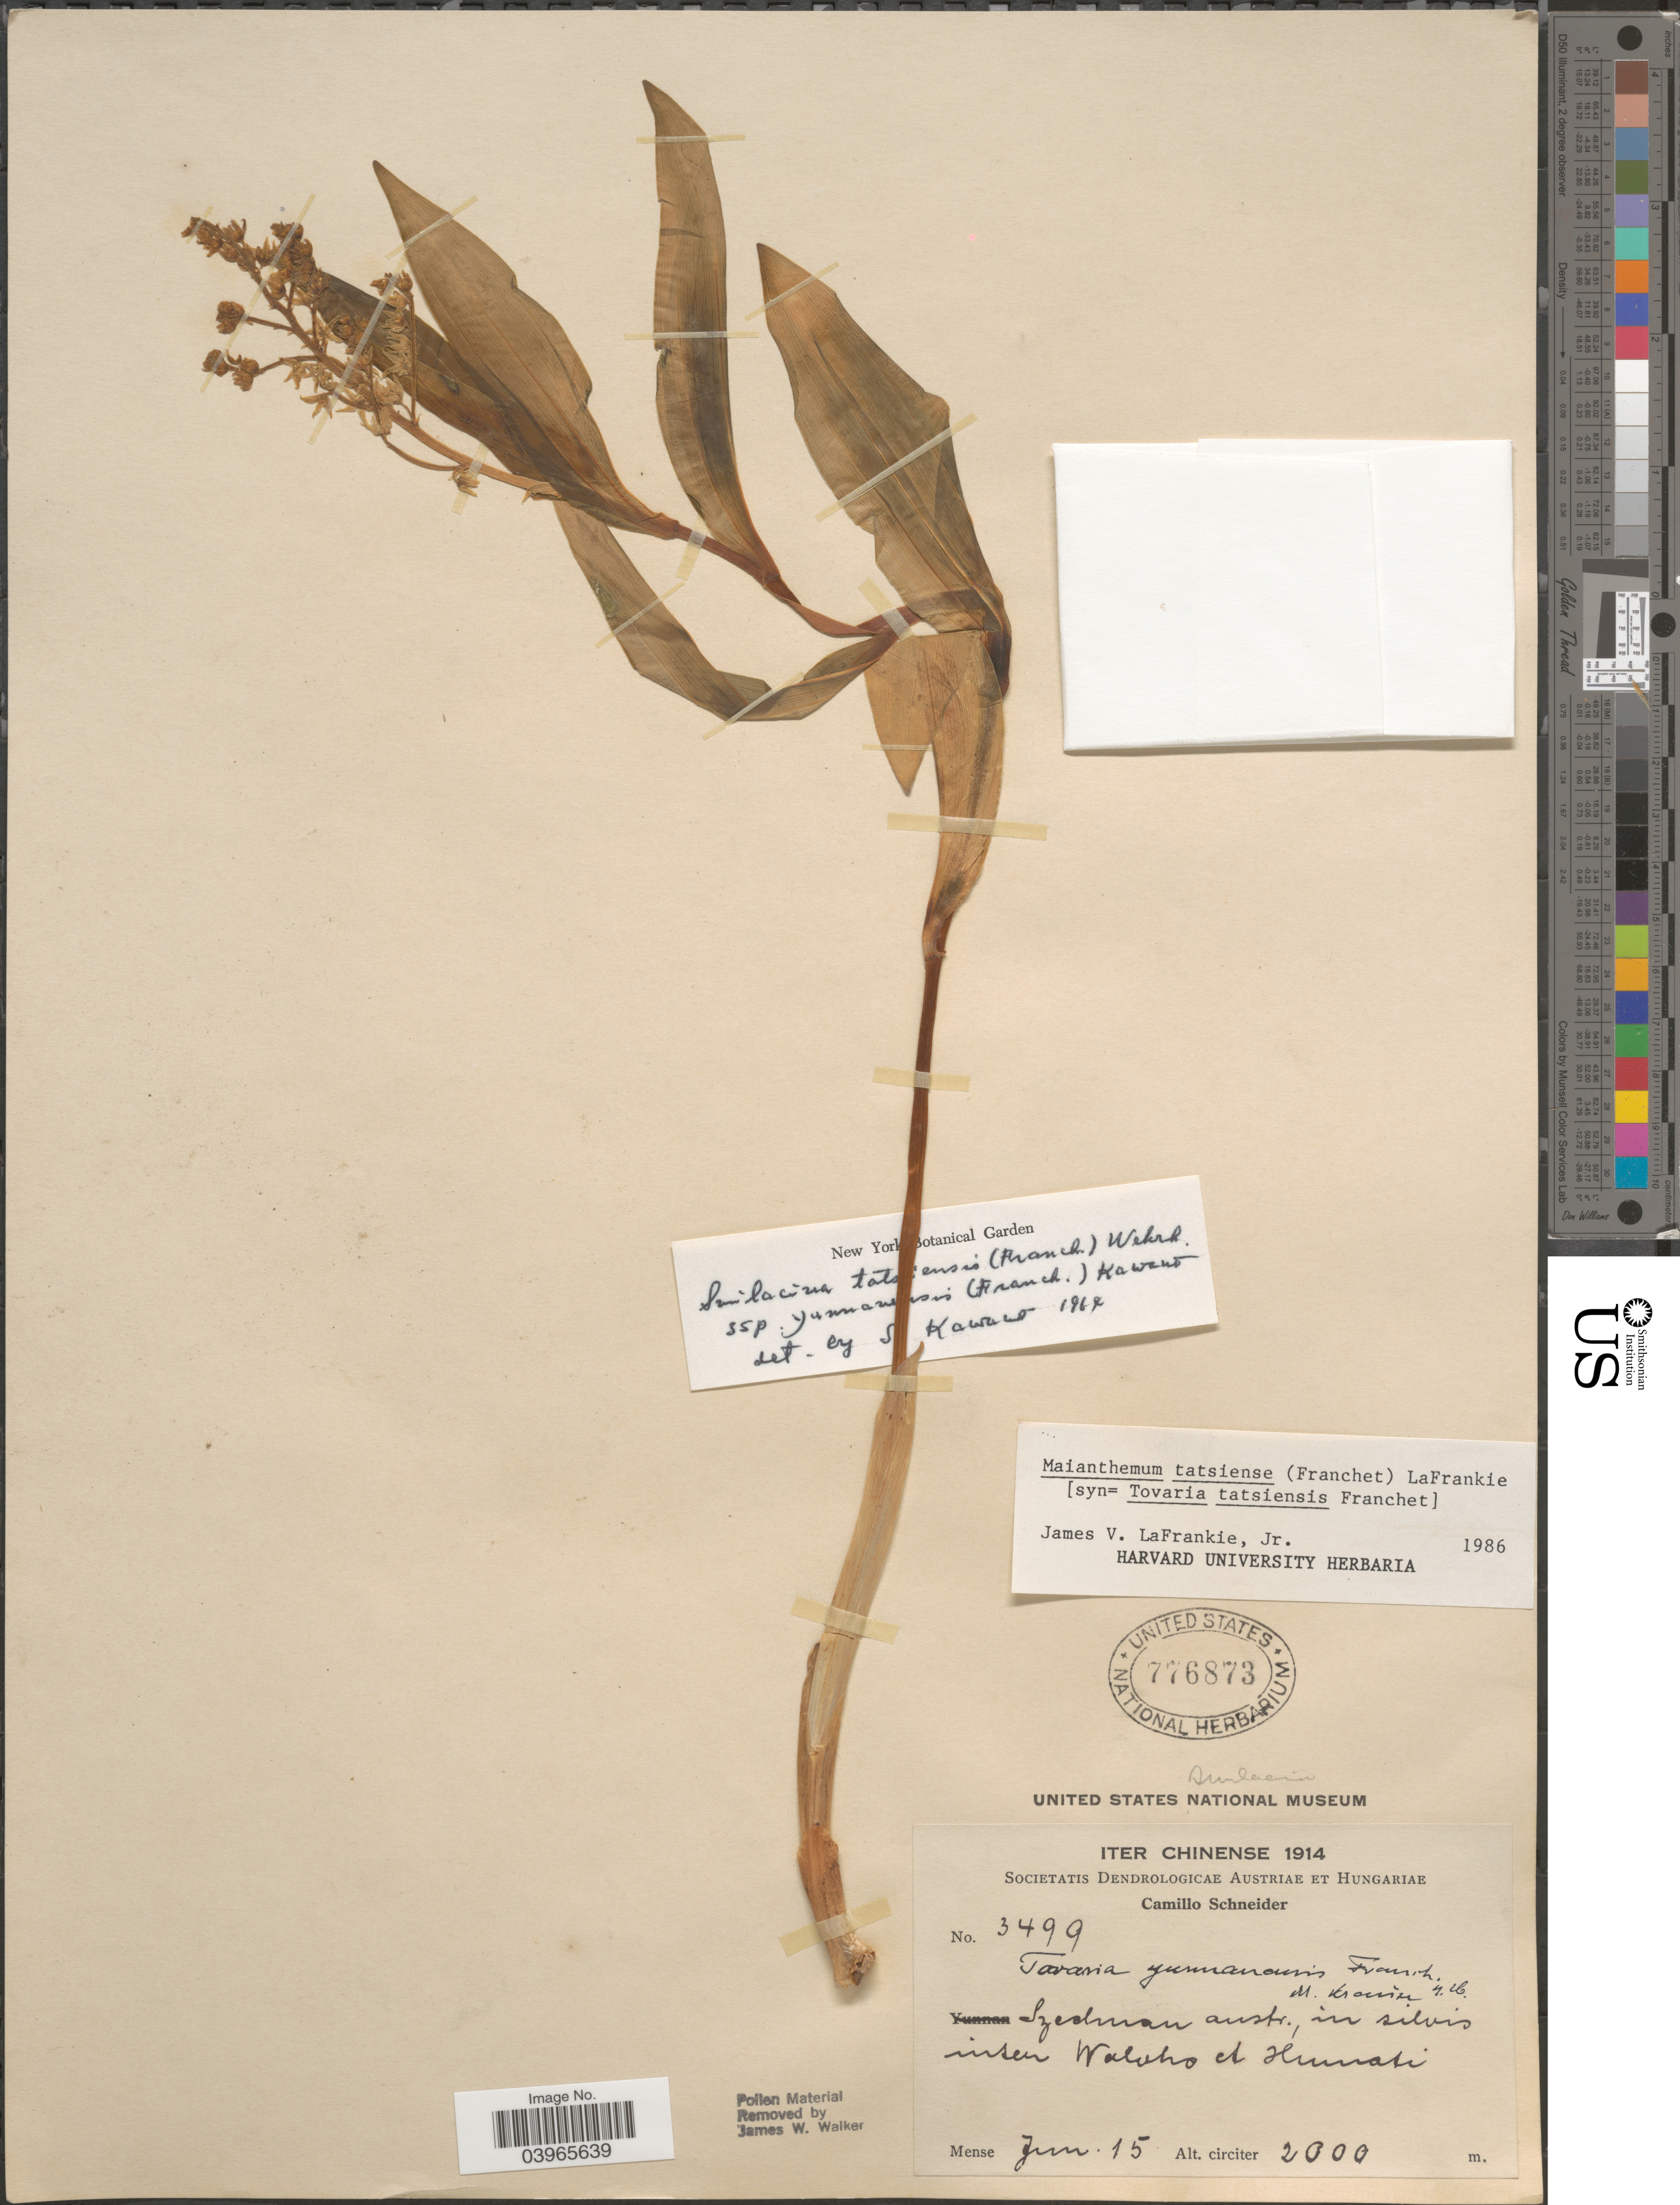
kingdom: Plantae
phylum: Tracheophyta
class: Liliopsida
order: Asparagales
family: Asparagaceae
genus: Maianthemum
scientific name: Maianthemum tatsienense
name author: (Franch.) La Frankie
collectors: C. K. Schneider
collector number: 3499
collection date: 1914-06-15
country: China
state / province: Sichuan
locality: Iter Chinense. Szechuan austr., in silvis inten Waluho et Humati.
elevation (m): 2000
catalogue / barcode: US 776873